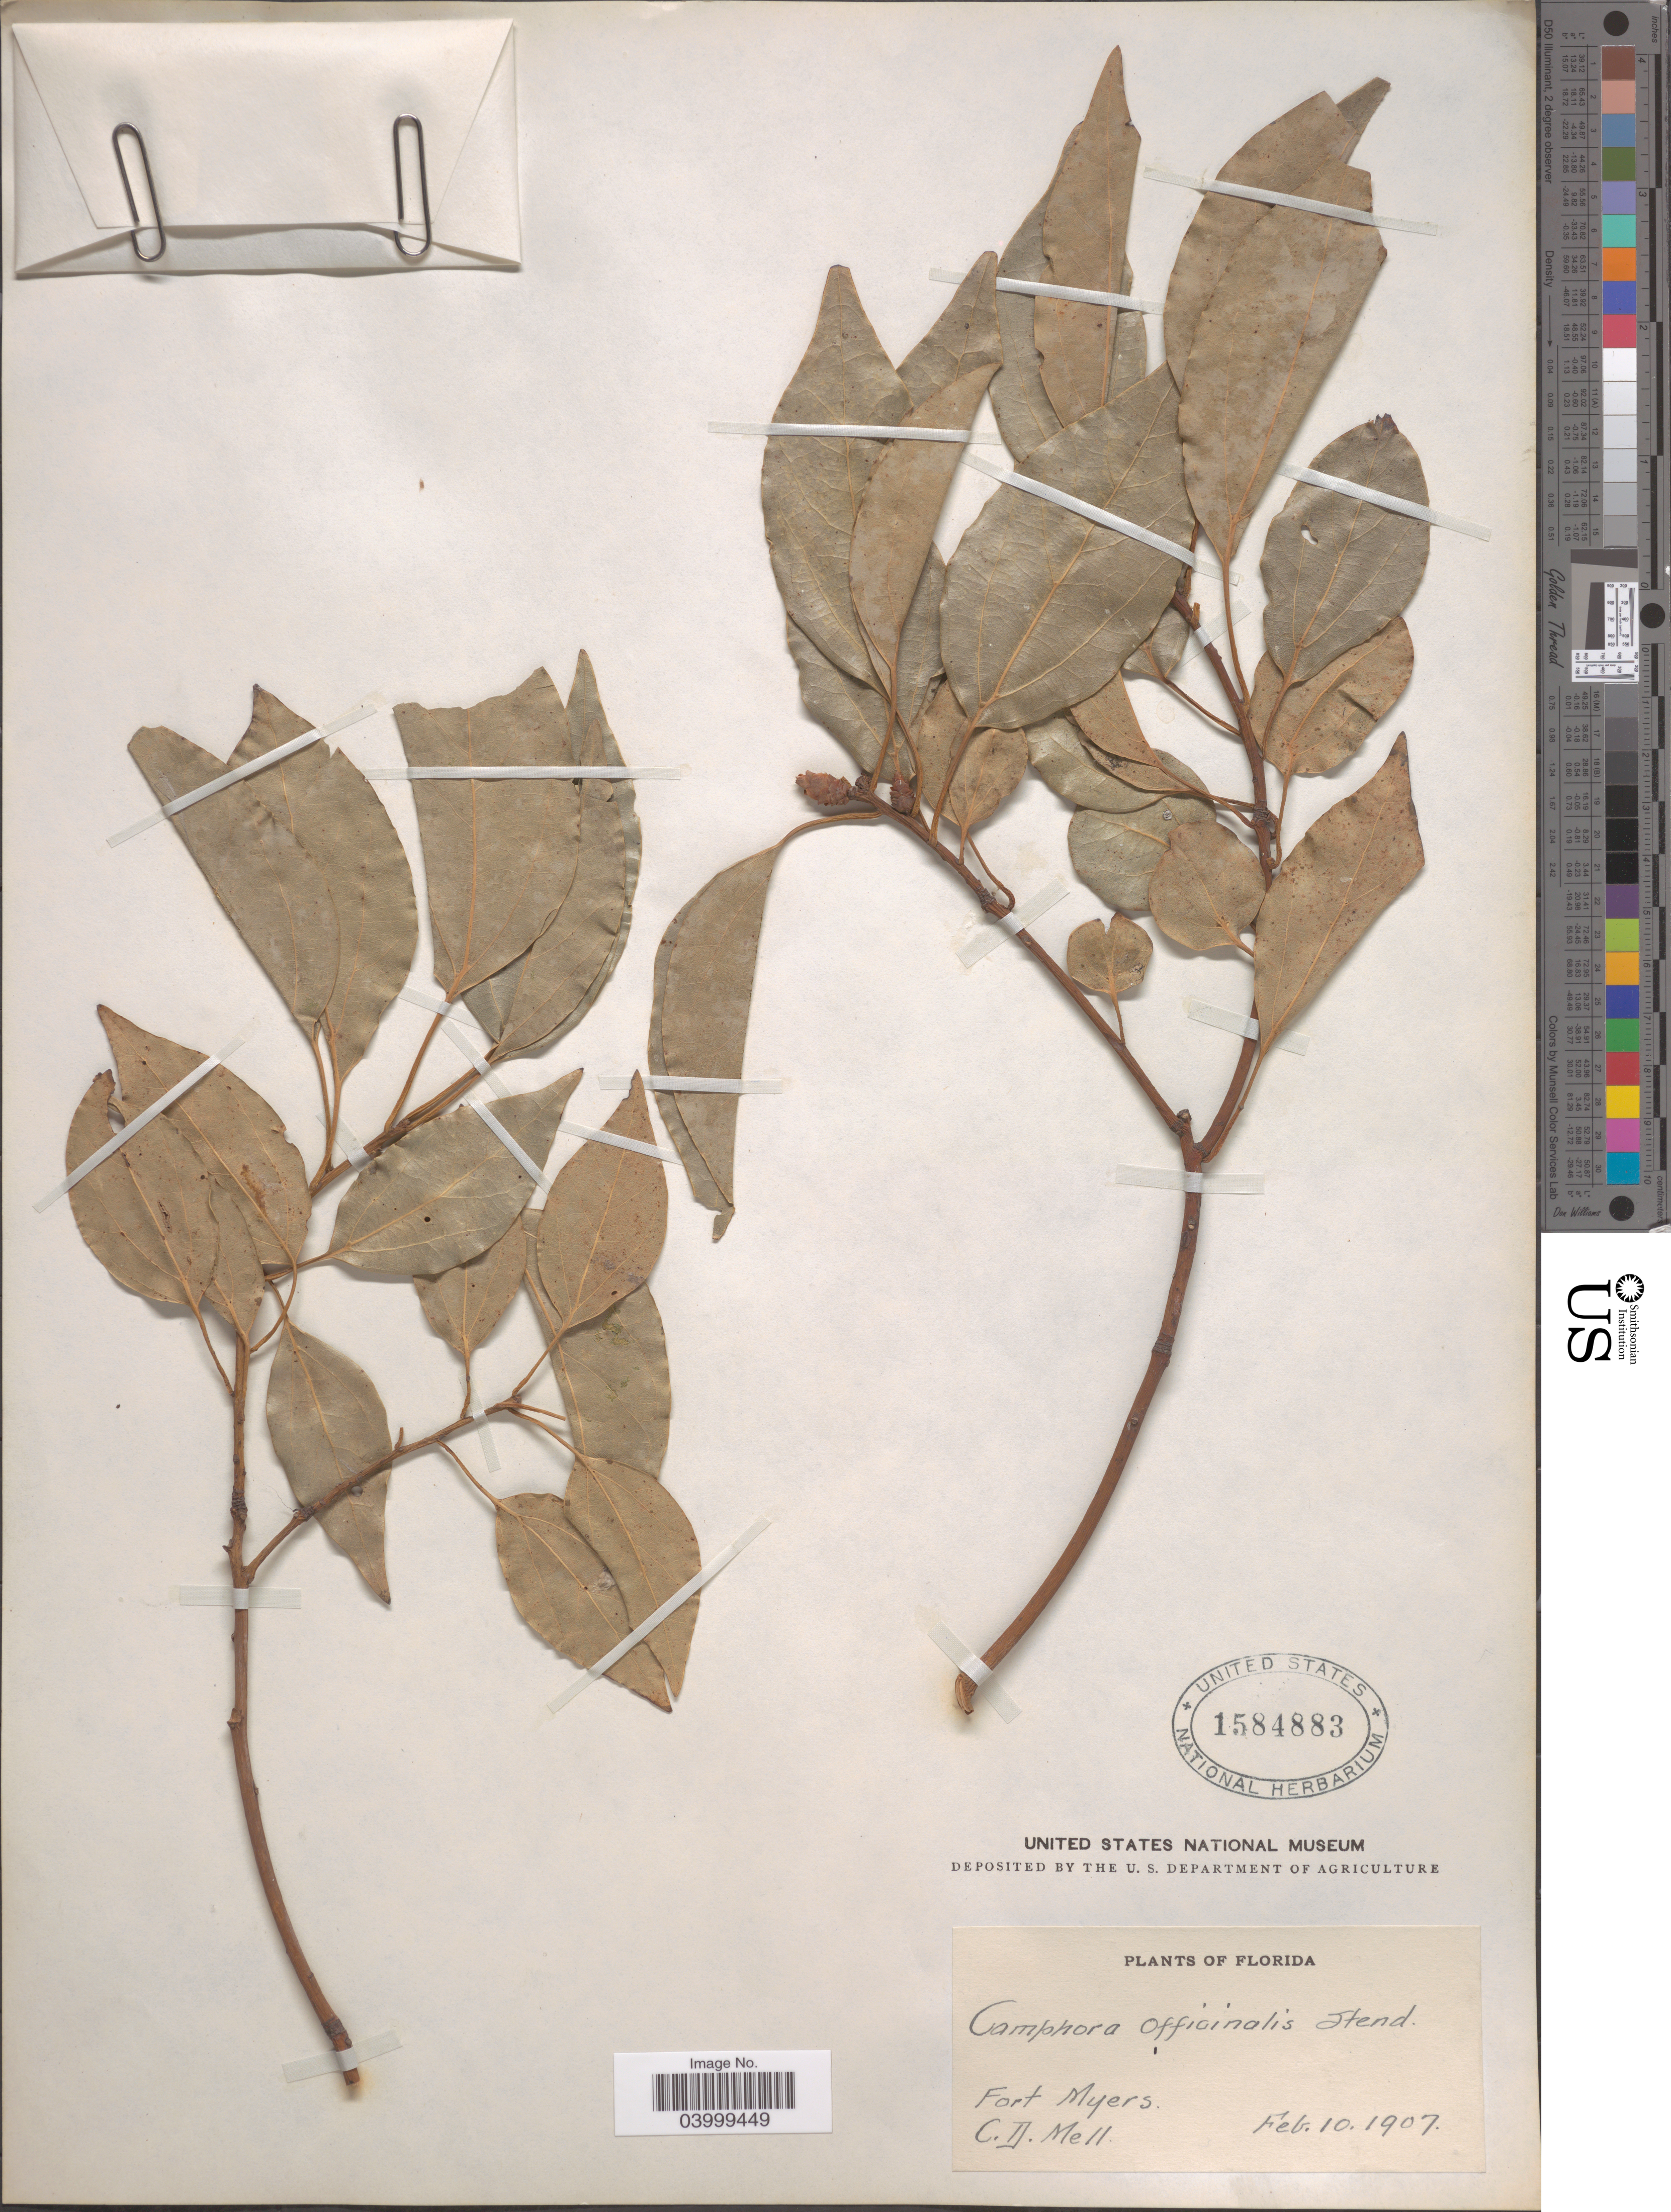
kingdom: Plantae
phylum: Tracheophyta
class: Magnoliopsida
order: Laurales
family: Lauraceae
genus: Cinnamomum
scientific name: Cinnamomum camphora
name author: (L.) J. Presl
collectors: C. D. Mell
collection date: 1907-02-10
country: United States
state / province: Florida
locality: Fort Myers.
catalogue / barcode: US 1584883